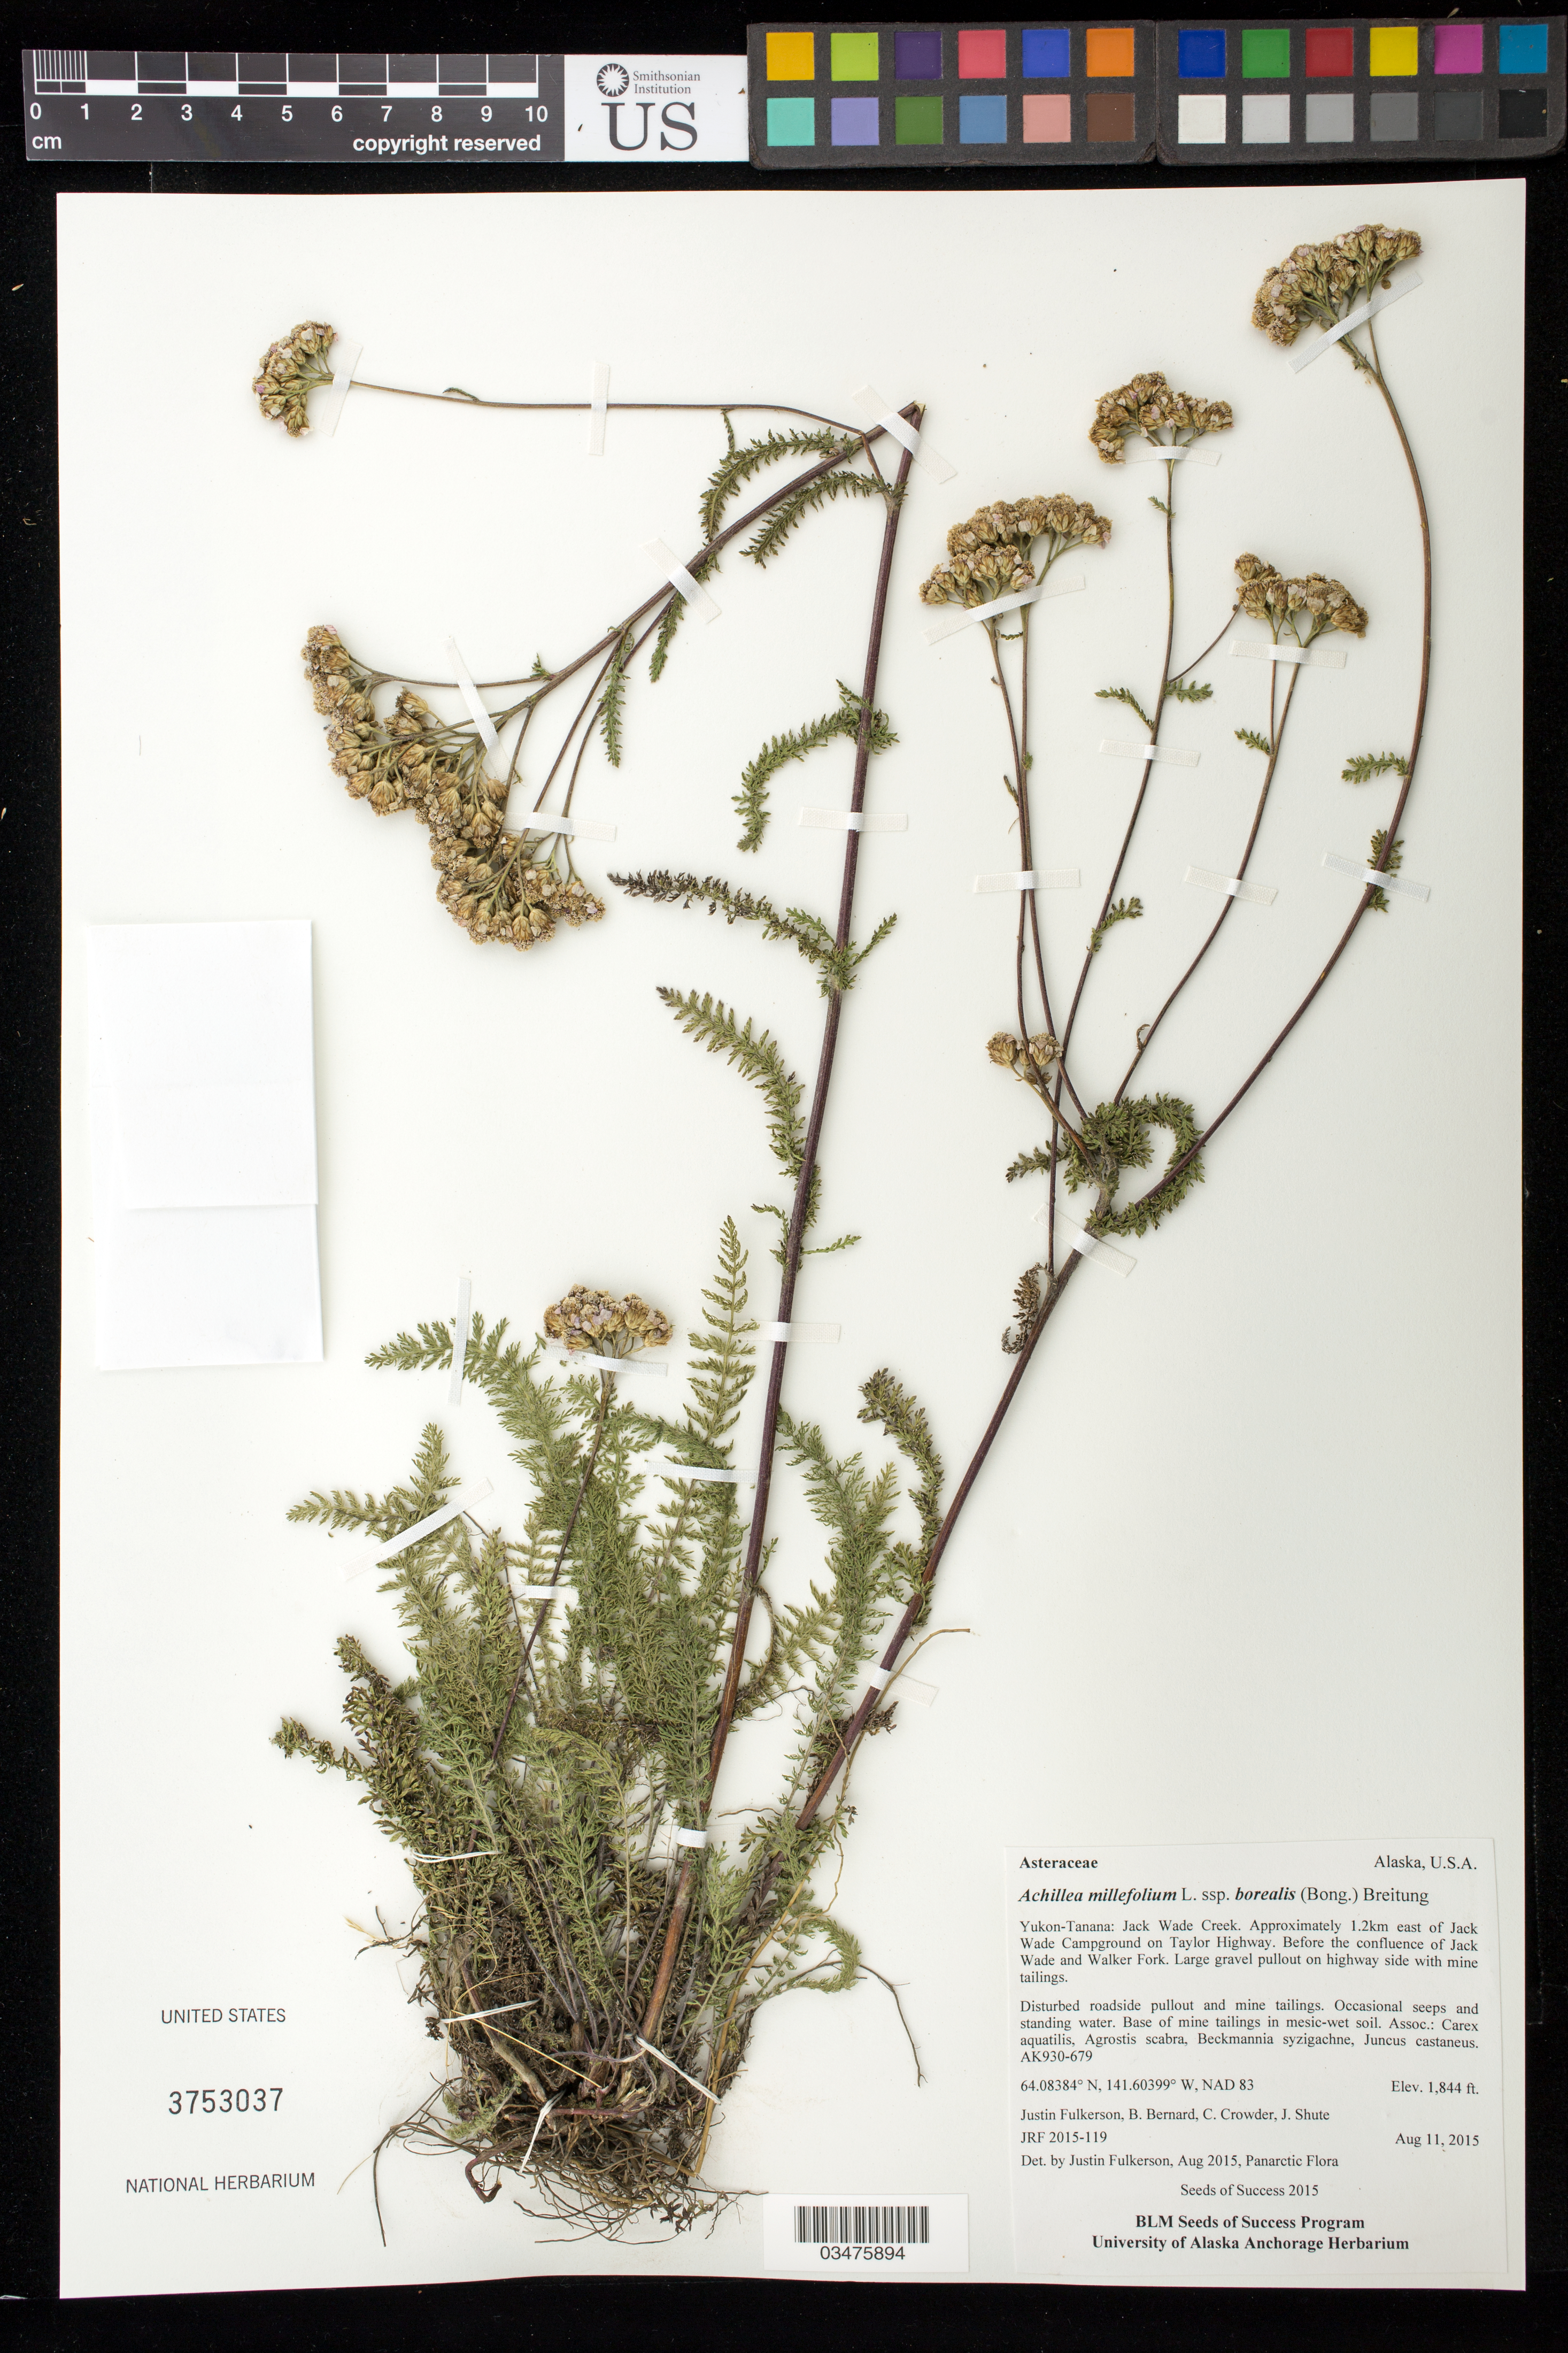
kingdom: Plantae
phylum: Tracheophyta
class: Magnoliopsida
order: Asterales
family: Asteraceae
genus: Achillea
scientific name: Achillea millefolium var. borealis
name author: (Bong.) Farw.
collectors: J. Fulkerson, C. Crowder, J. Shute & B. Bernard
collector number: AK930-679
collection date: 2015-08-11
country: United States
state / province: Alaska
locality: Yukon-Tanana Uplands, Jack Wade Creek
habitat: Disturbed roadside pullout and mine tailings. Occasional seeps and standing water. Base of mine tailings.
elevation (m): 562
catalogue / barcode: US 3753037